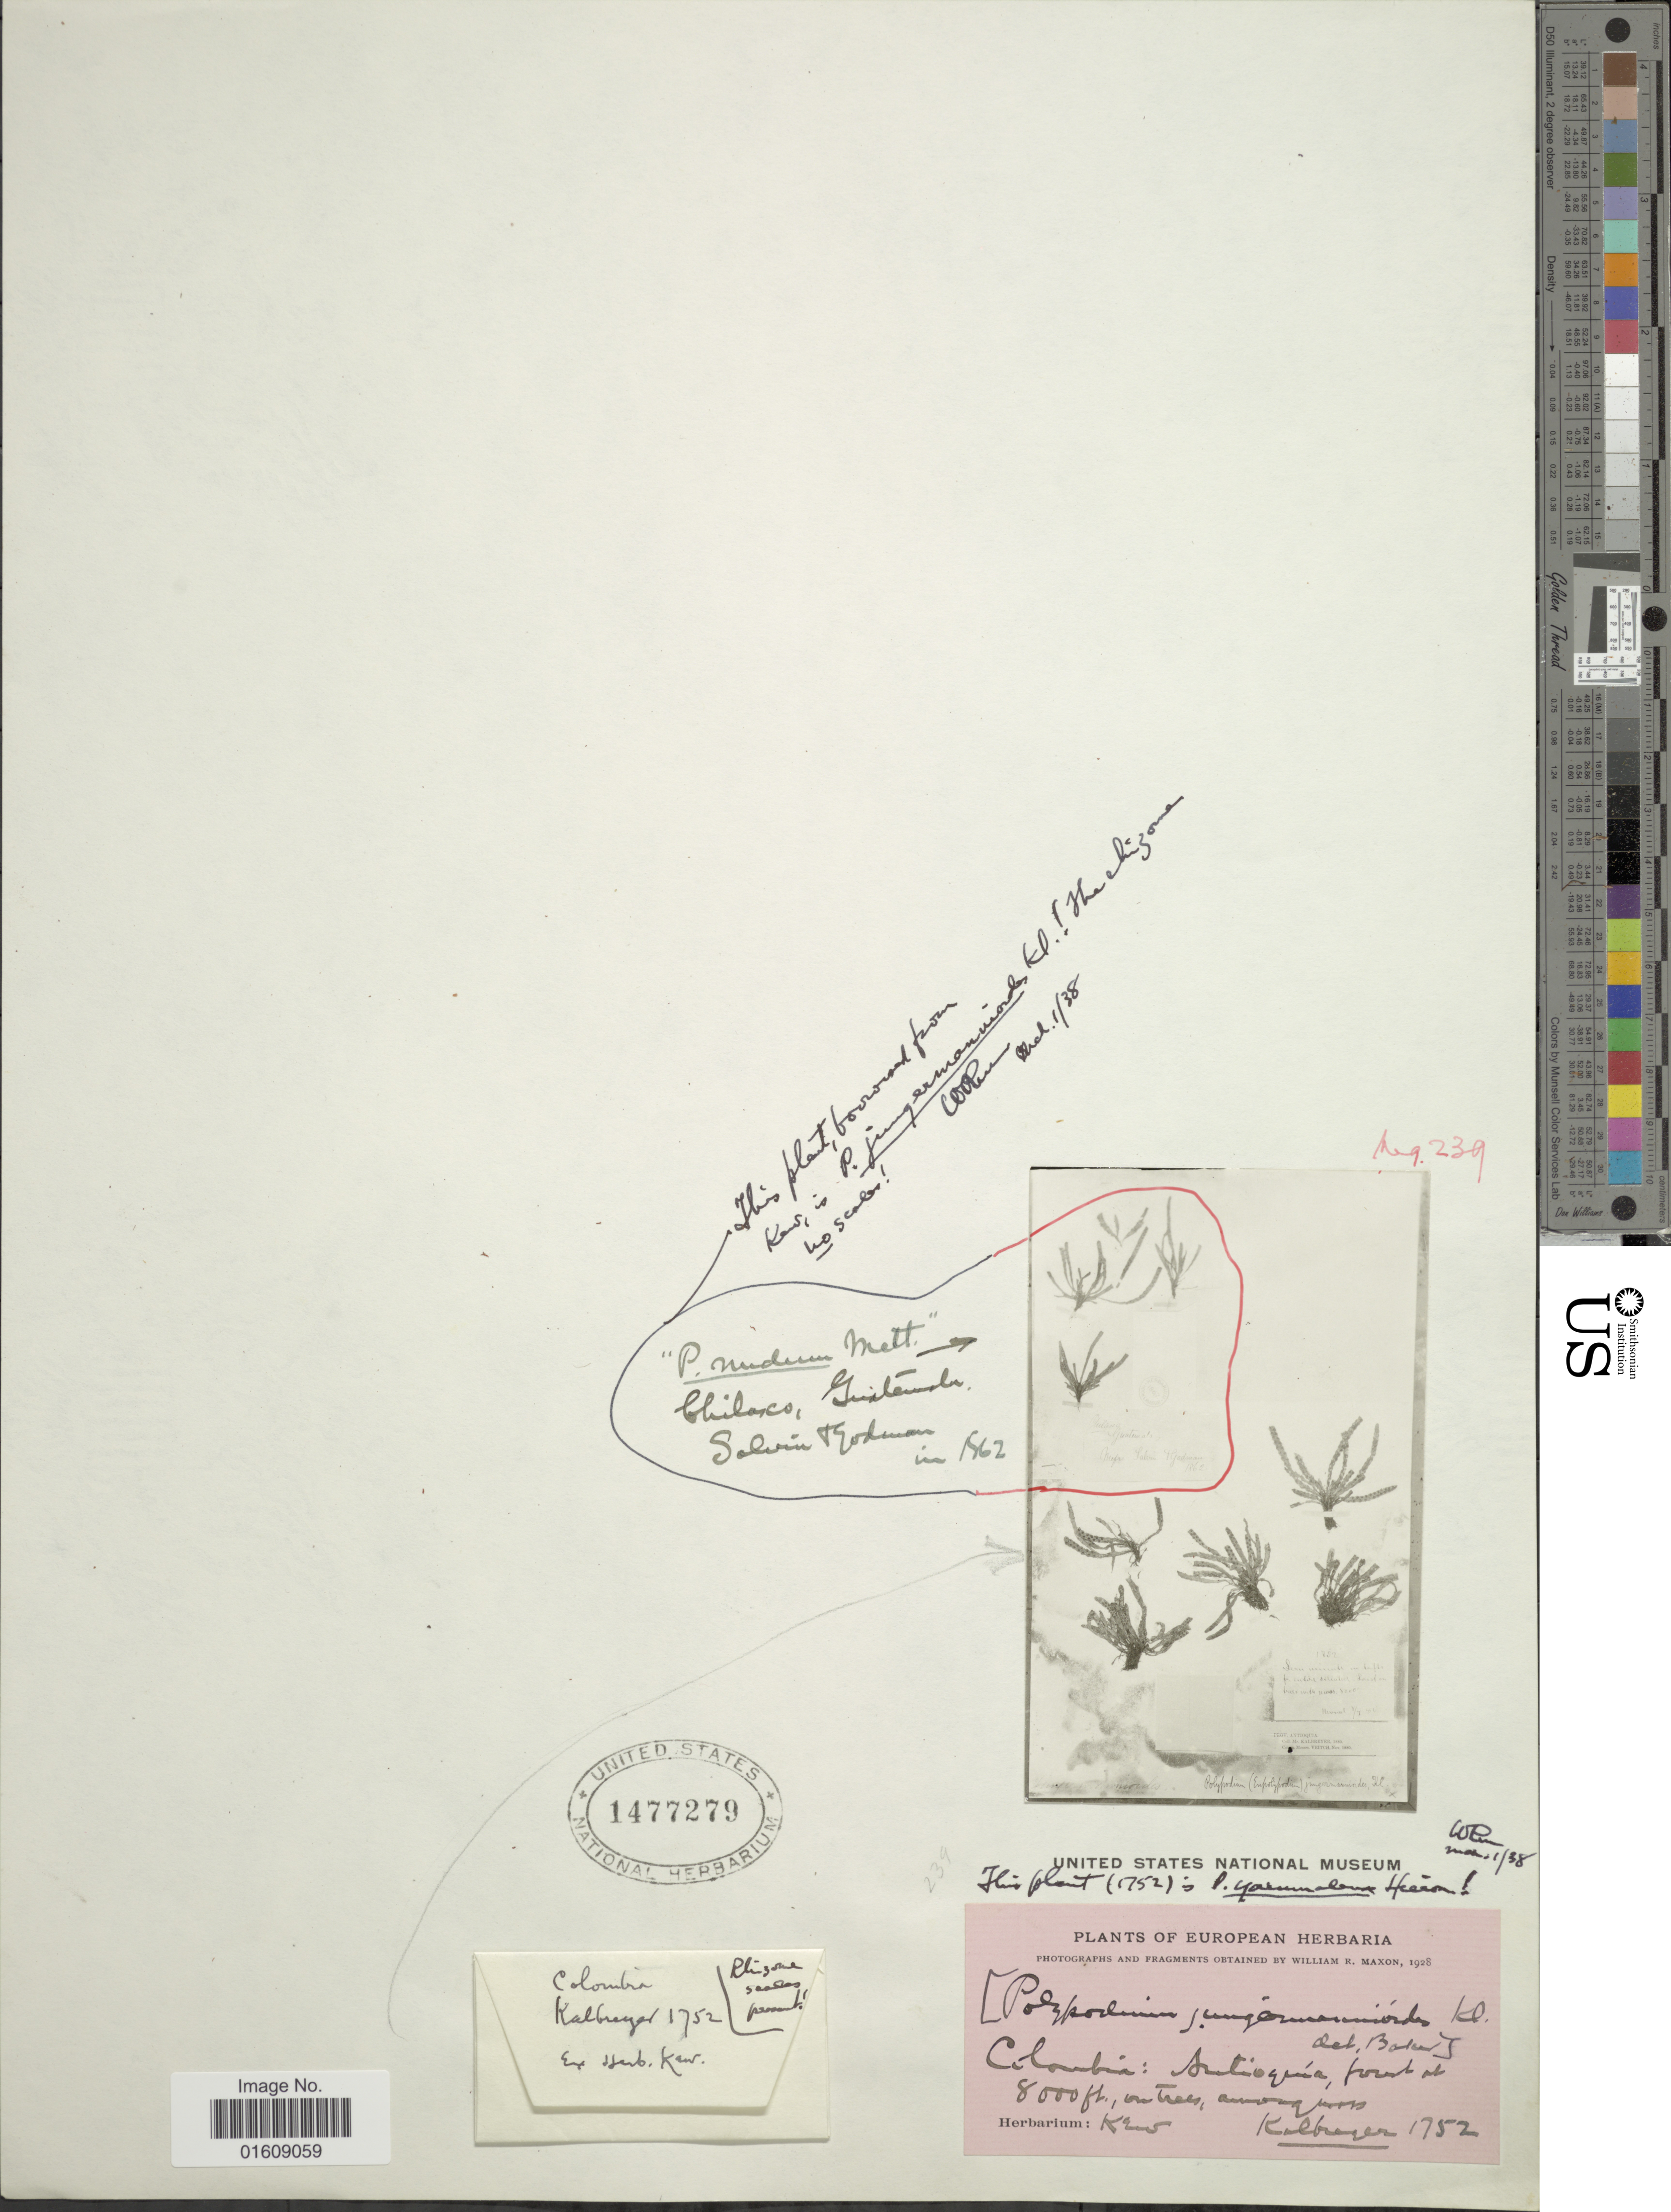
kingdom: Plantae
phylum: Tracheophyta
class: Polypodiopsida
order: Polypodiales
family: Polypodiaceae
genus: Enterosora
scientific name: Enterosora parietina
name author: (Klotzsch) L.E. Bishop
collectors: -. Kalbreyer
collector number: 1752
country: Colombia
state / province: Antioquia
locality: Colombia: Antioquia.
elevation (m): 2438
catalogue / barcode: US 1477279